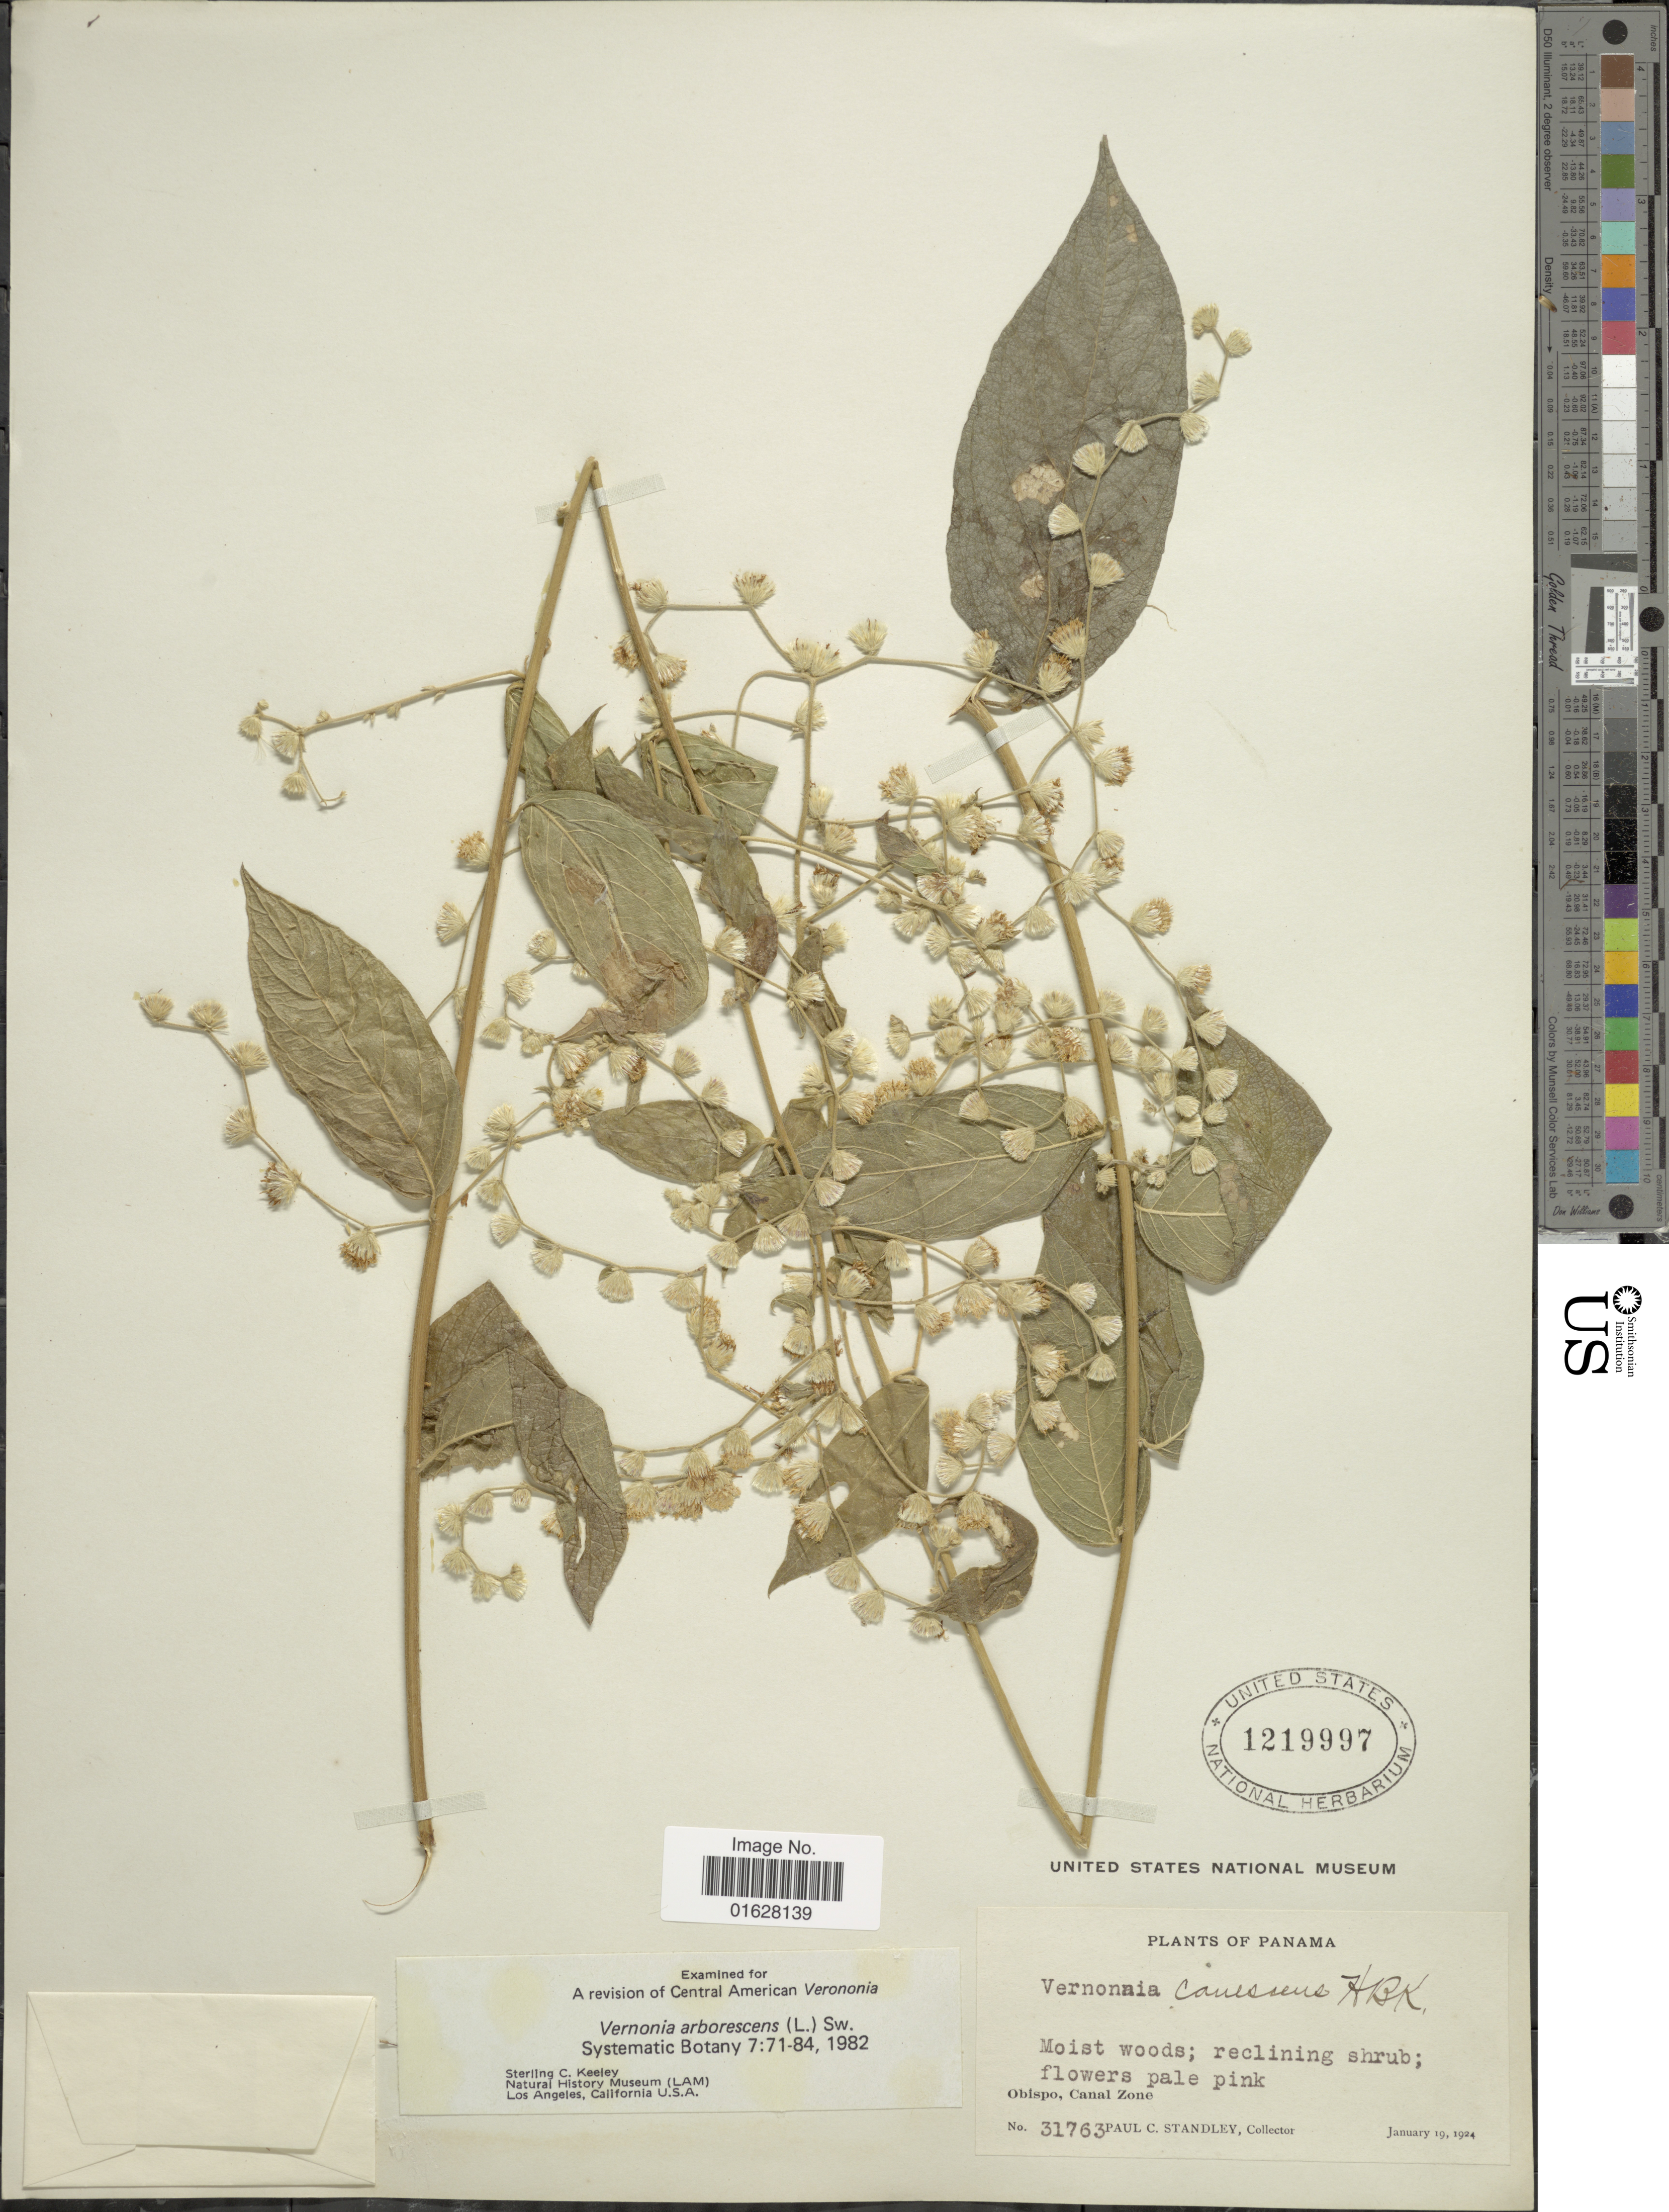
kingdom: Plantae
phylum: Tracheophyta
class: Magnoliopsida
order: Asterales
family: Asteraceae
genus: Lepidaploa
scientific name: Lepidaploa canescens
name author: (Kunth) H. Rob.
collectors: P. C. Standley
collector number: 31763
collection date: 1924-01-19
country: Panama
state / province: Colón / Panamá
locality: Panama. Moist woods. Obispo, Canal Zone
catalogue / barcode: US 1219997